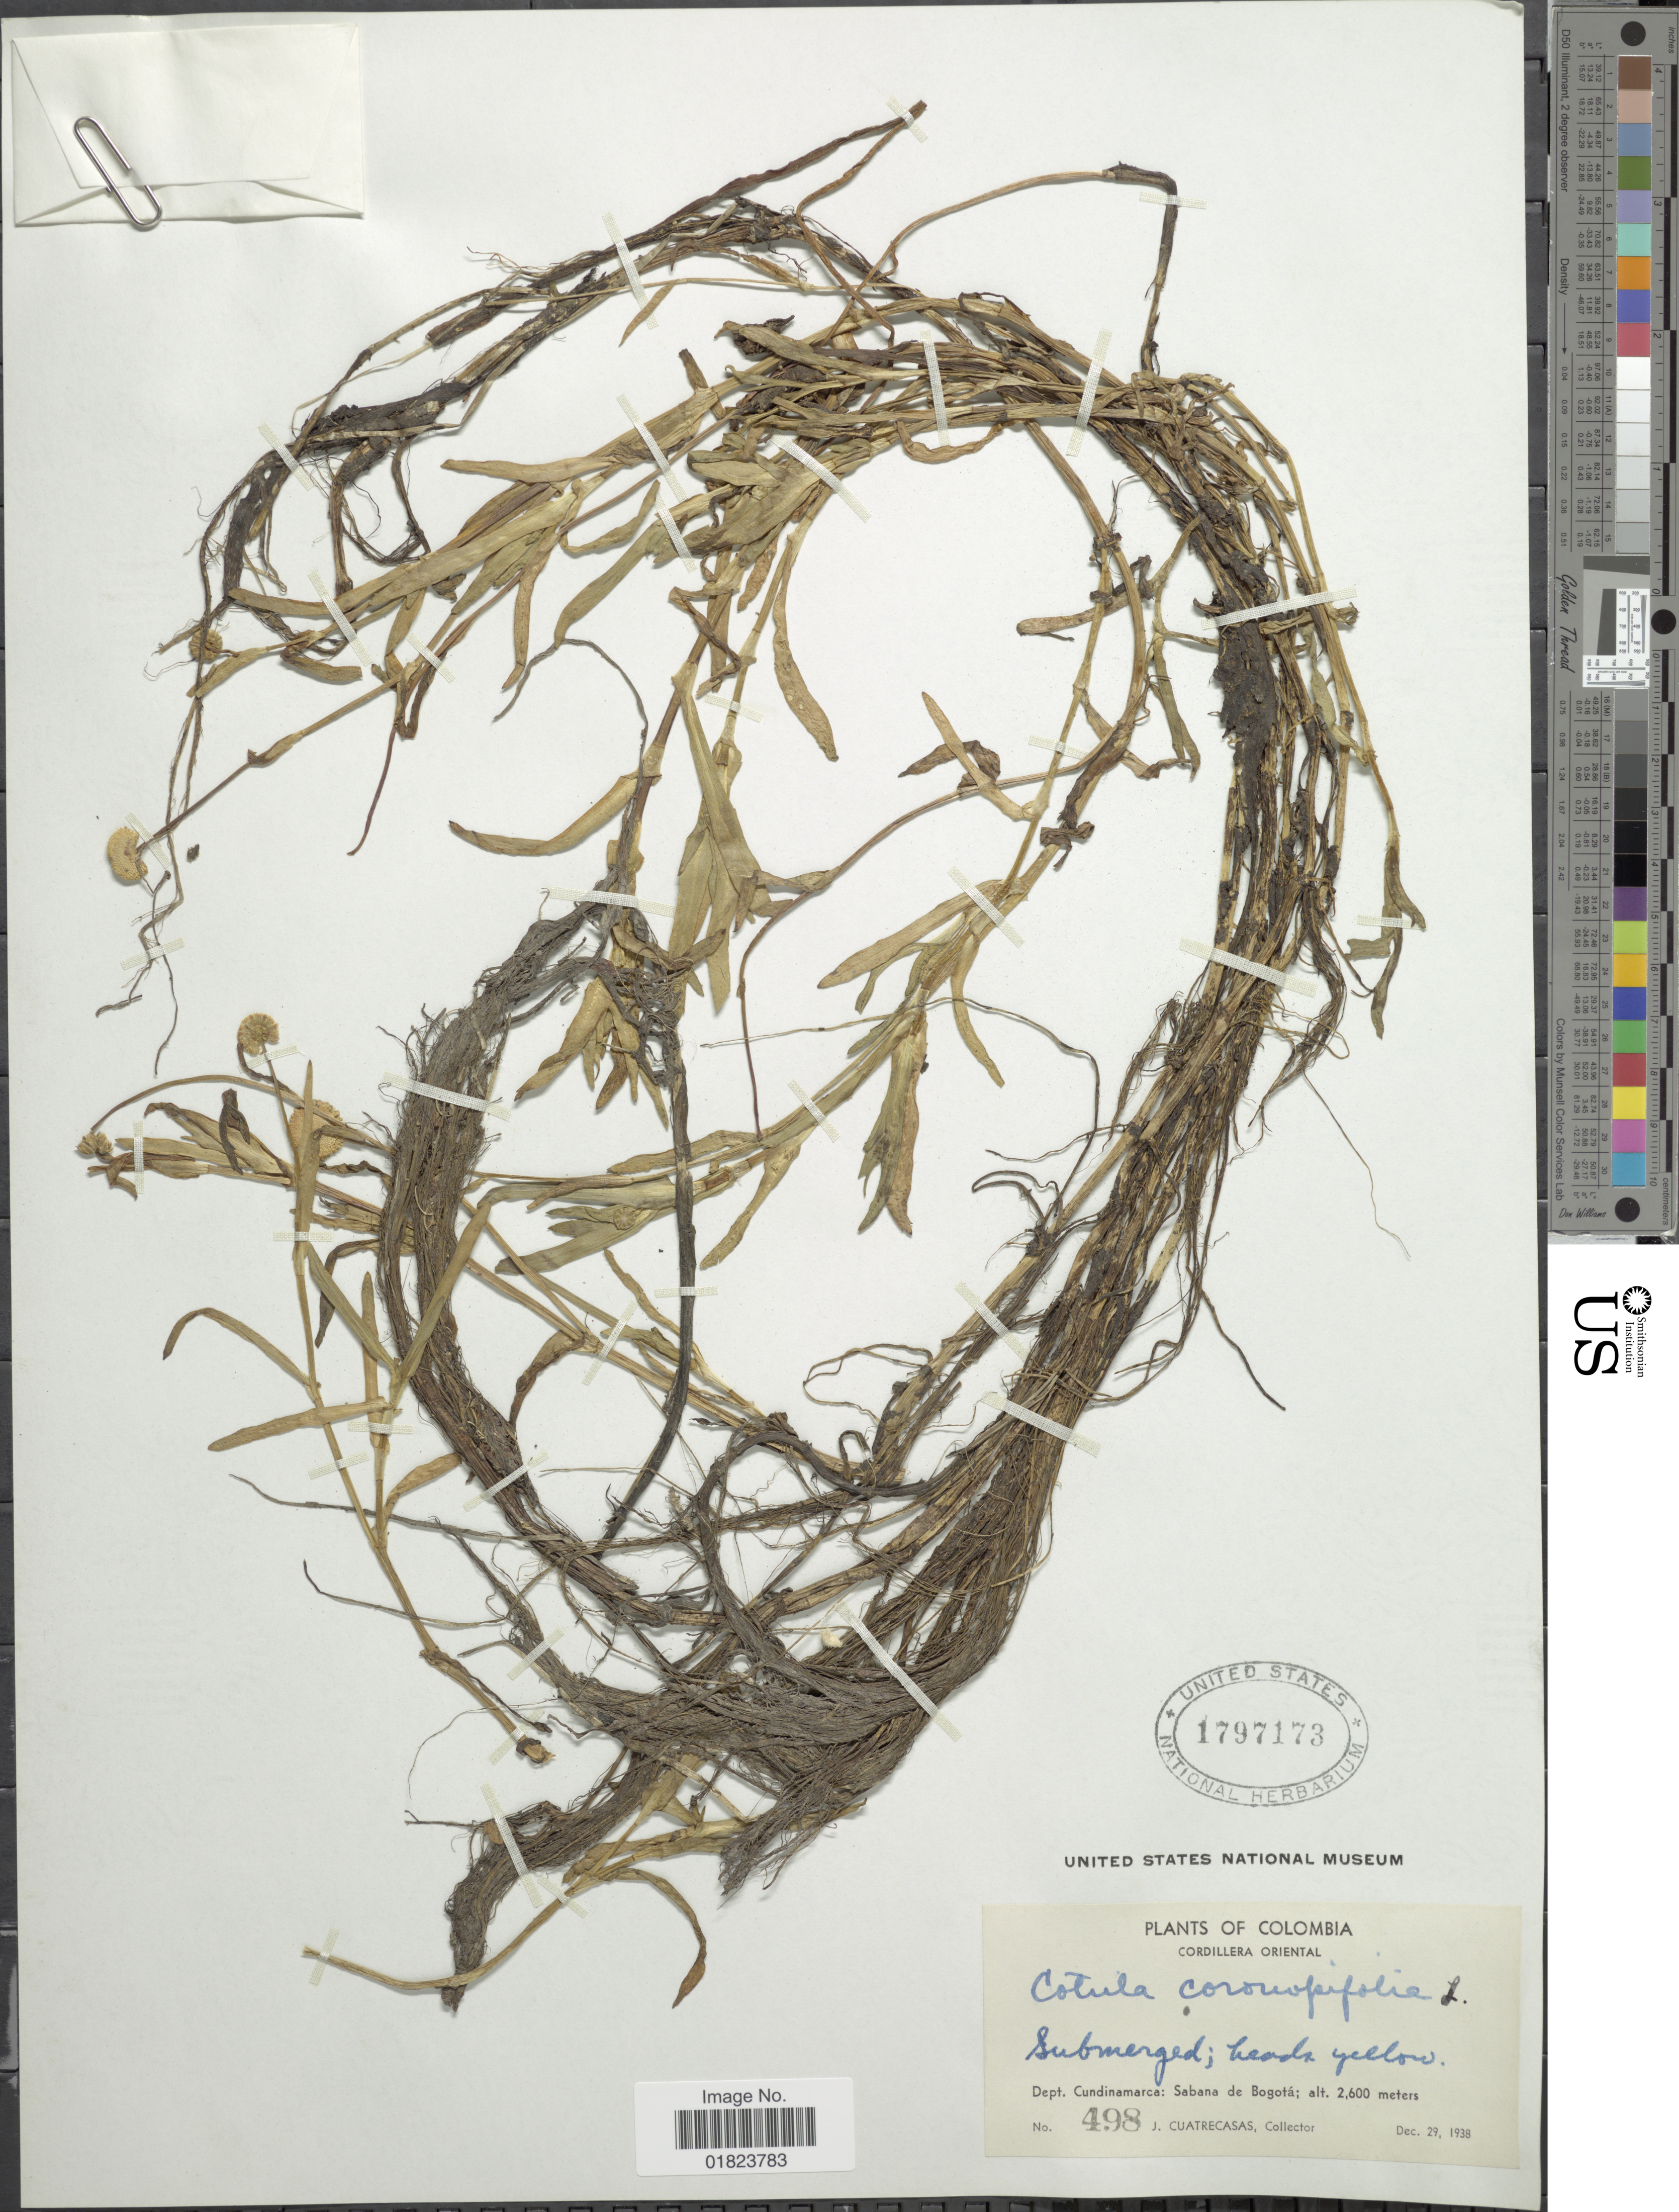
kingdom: Plantae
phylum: Tracheophyta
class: Magnoliopsida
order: Asterales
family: Asteraceae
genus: Cotula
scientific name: Cotula coronopifolia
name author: L.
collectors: J. Cuatrecasas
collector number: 498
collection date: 1938-12-29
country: Colombia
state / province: Cundinamarca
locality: Cordillera Oriental, Sabana de Bogota.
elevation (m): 2600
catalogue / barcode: US 1797173